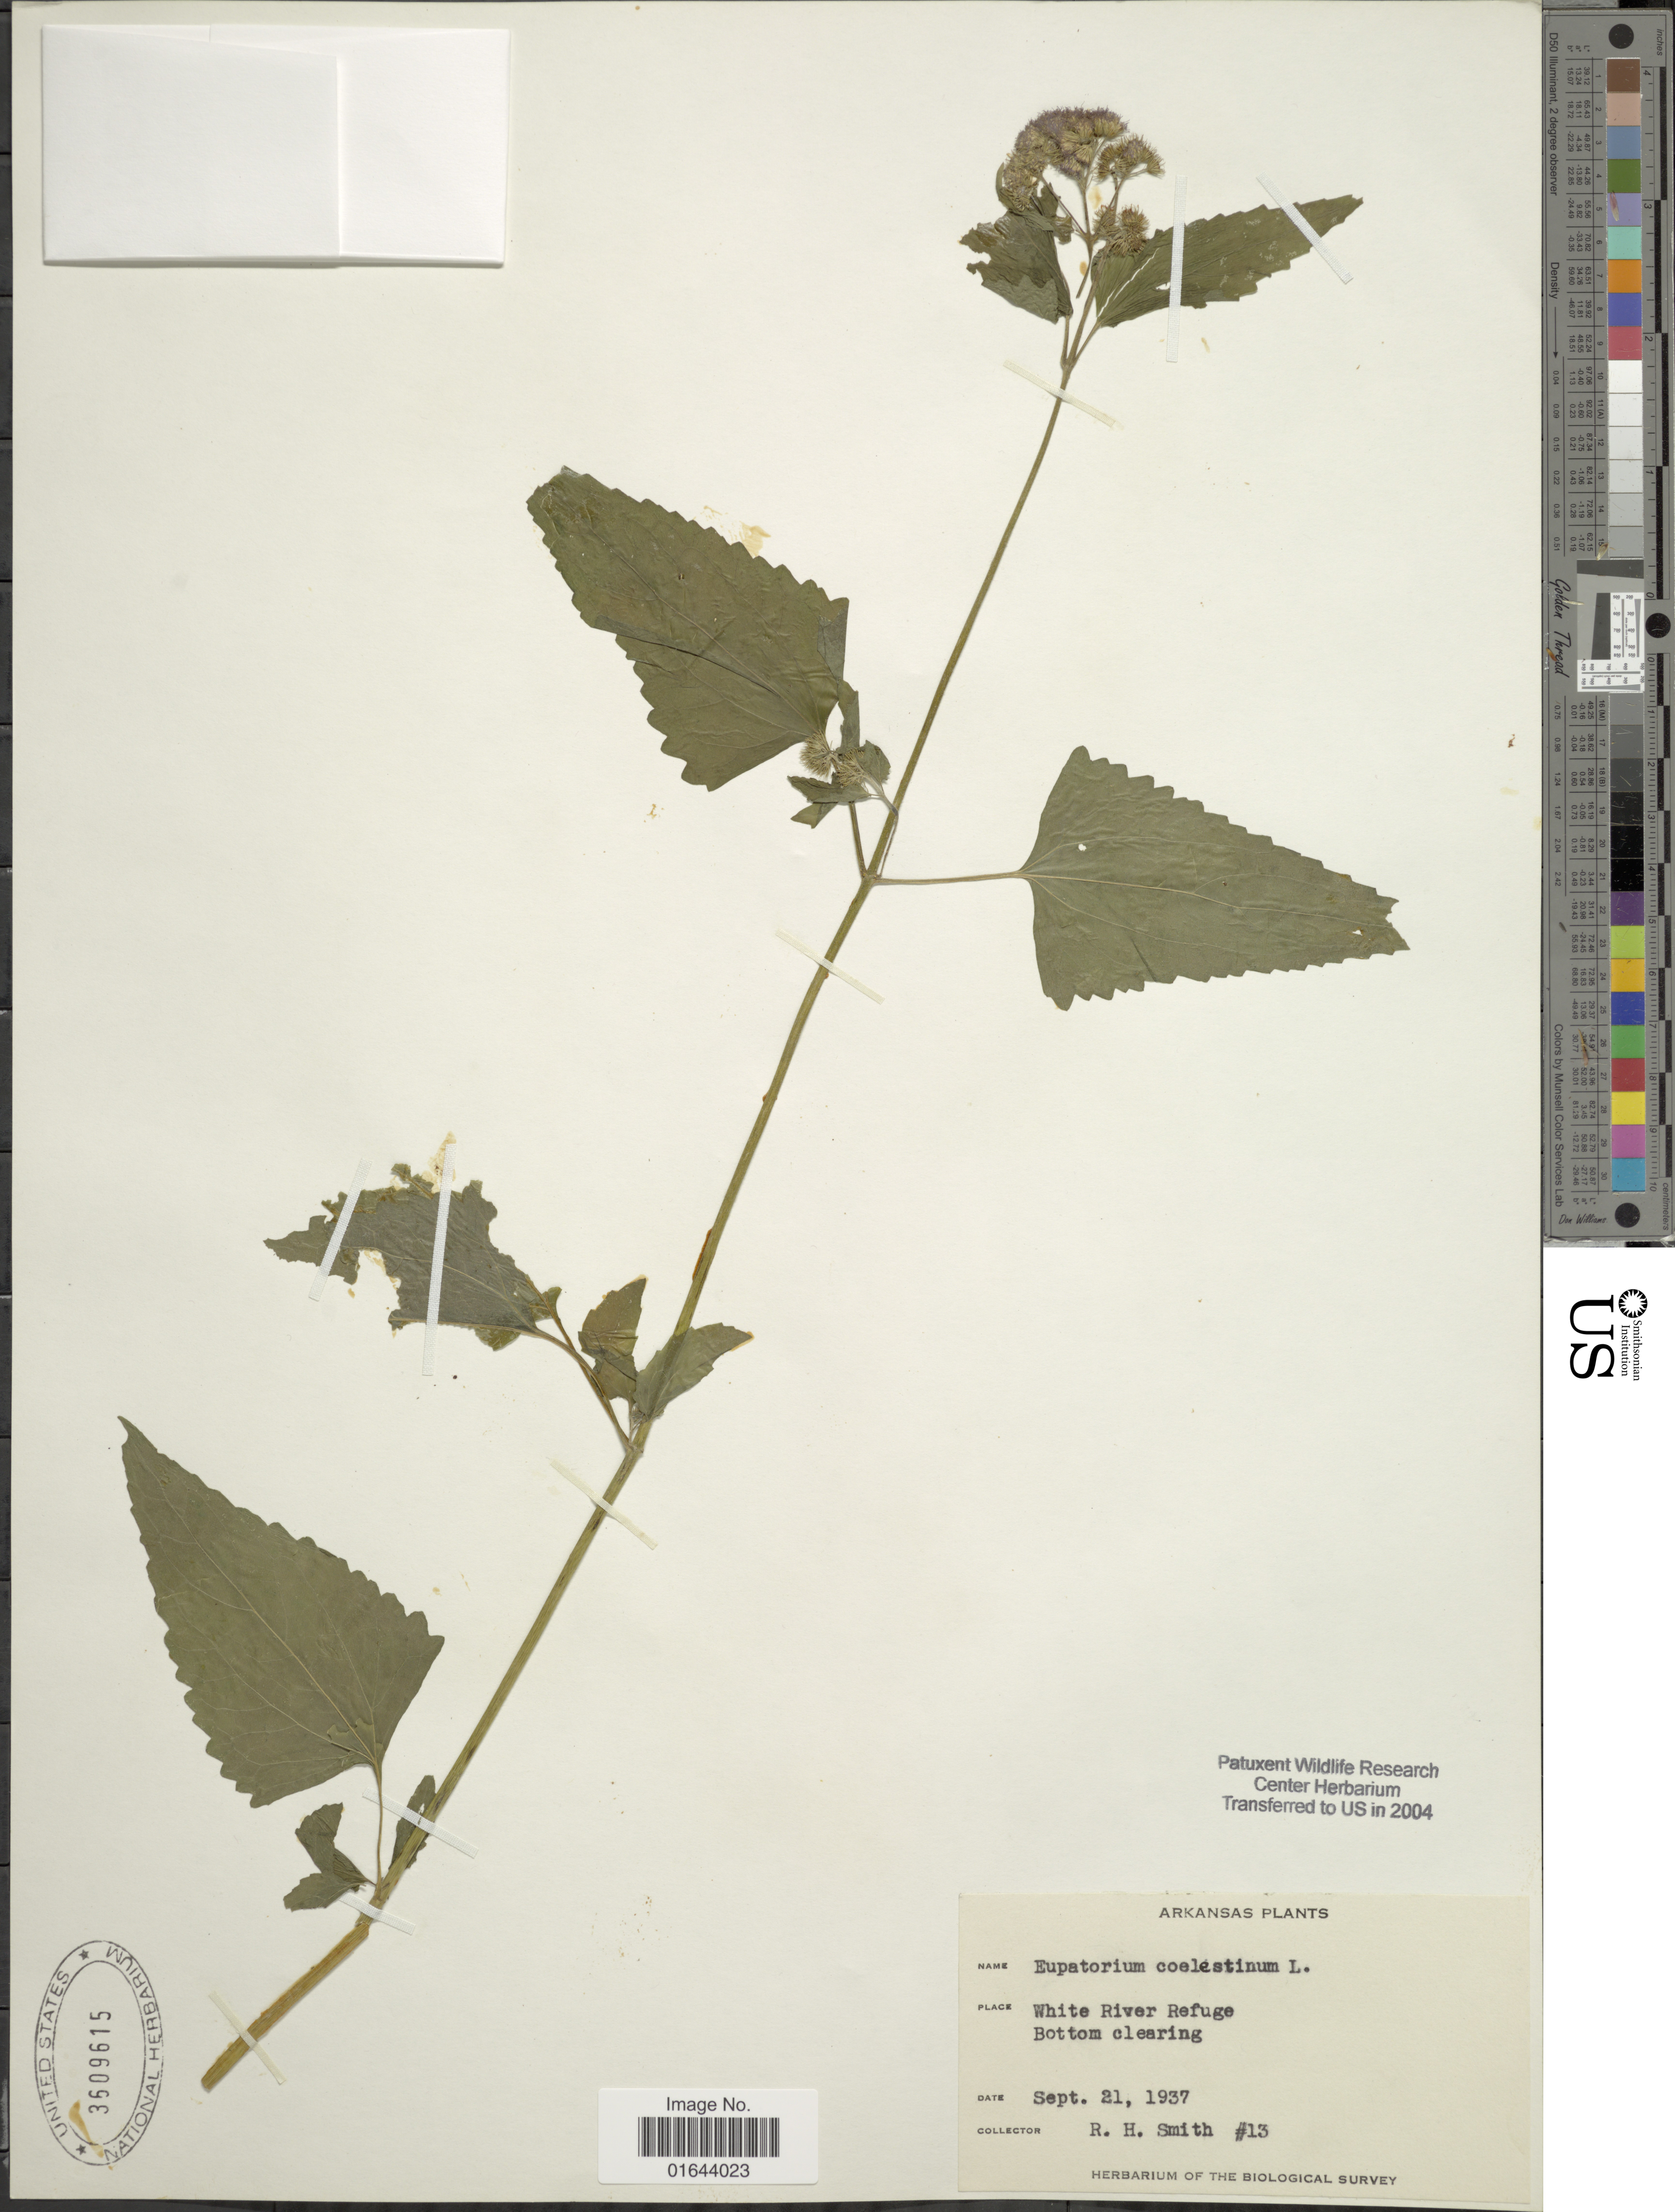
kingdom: Plantae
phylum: Tracheophyta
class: Magnoliopsida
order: Asterales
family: Asteraceae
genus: Conoclinium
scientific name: Conoclinium coelestinum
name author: (L.) DC.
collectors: R. H. Smith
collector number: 13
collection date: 1937-09-21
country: United States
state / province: Arkansas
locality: White River Refuge. Bottom clearing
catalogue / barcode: US 3609615